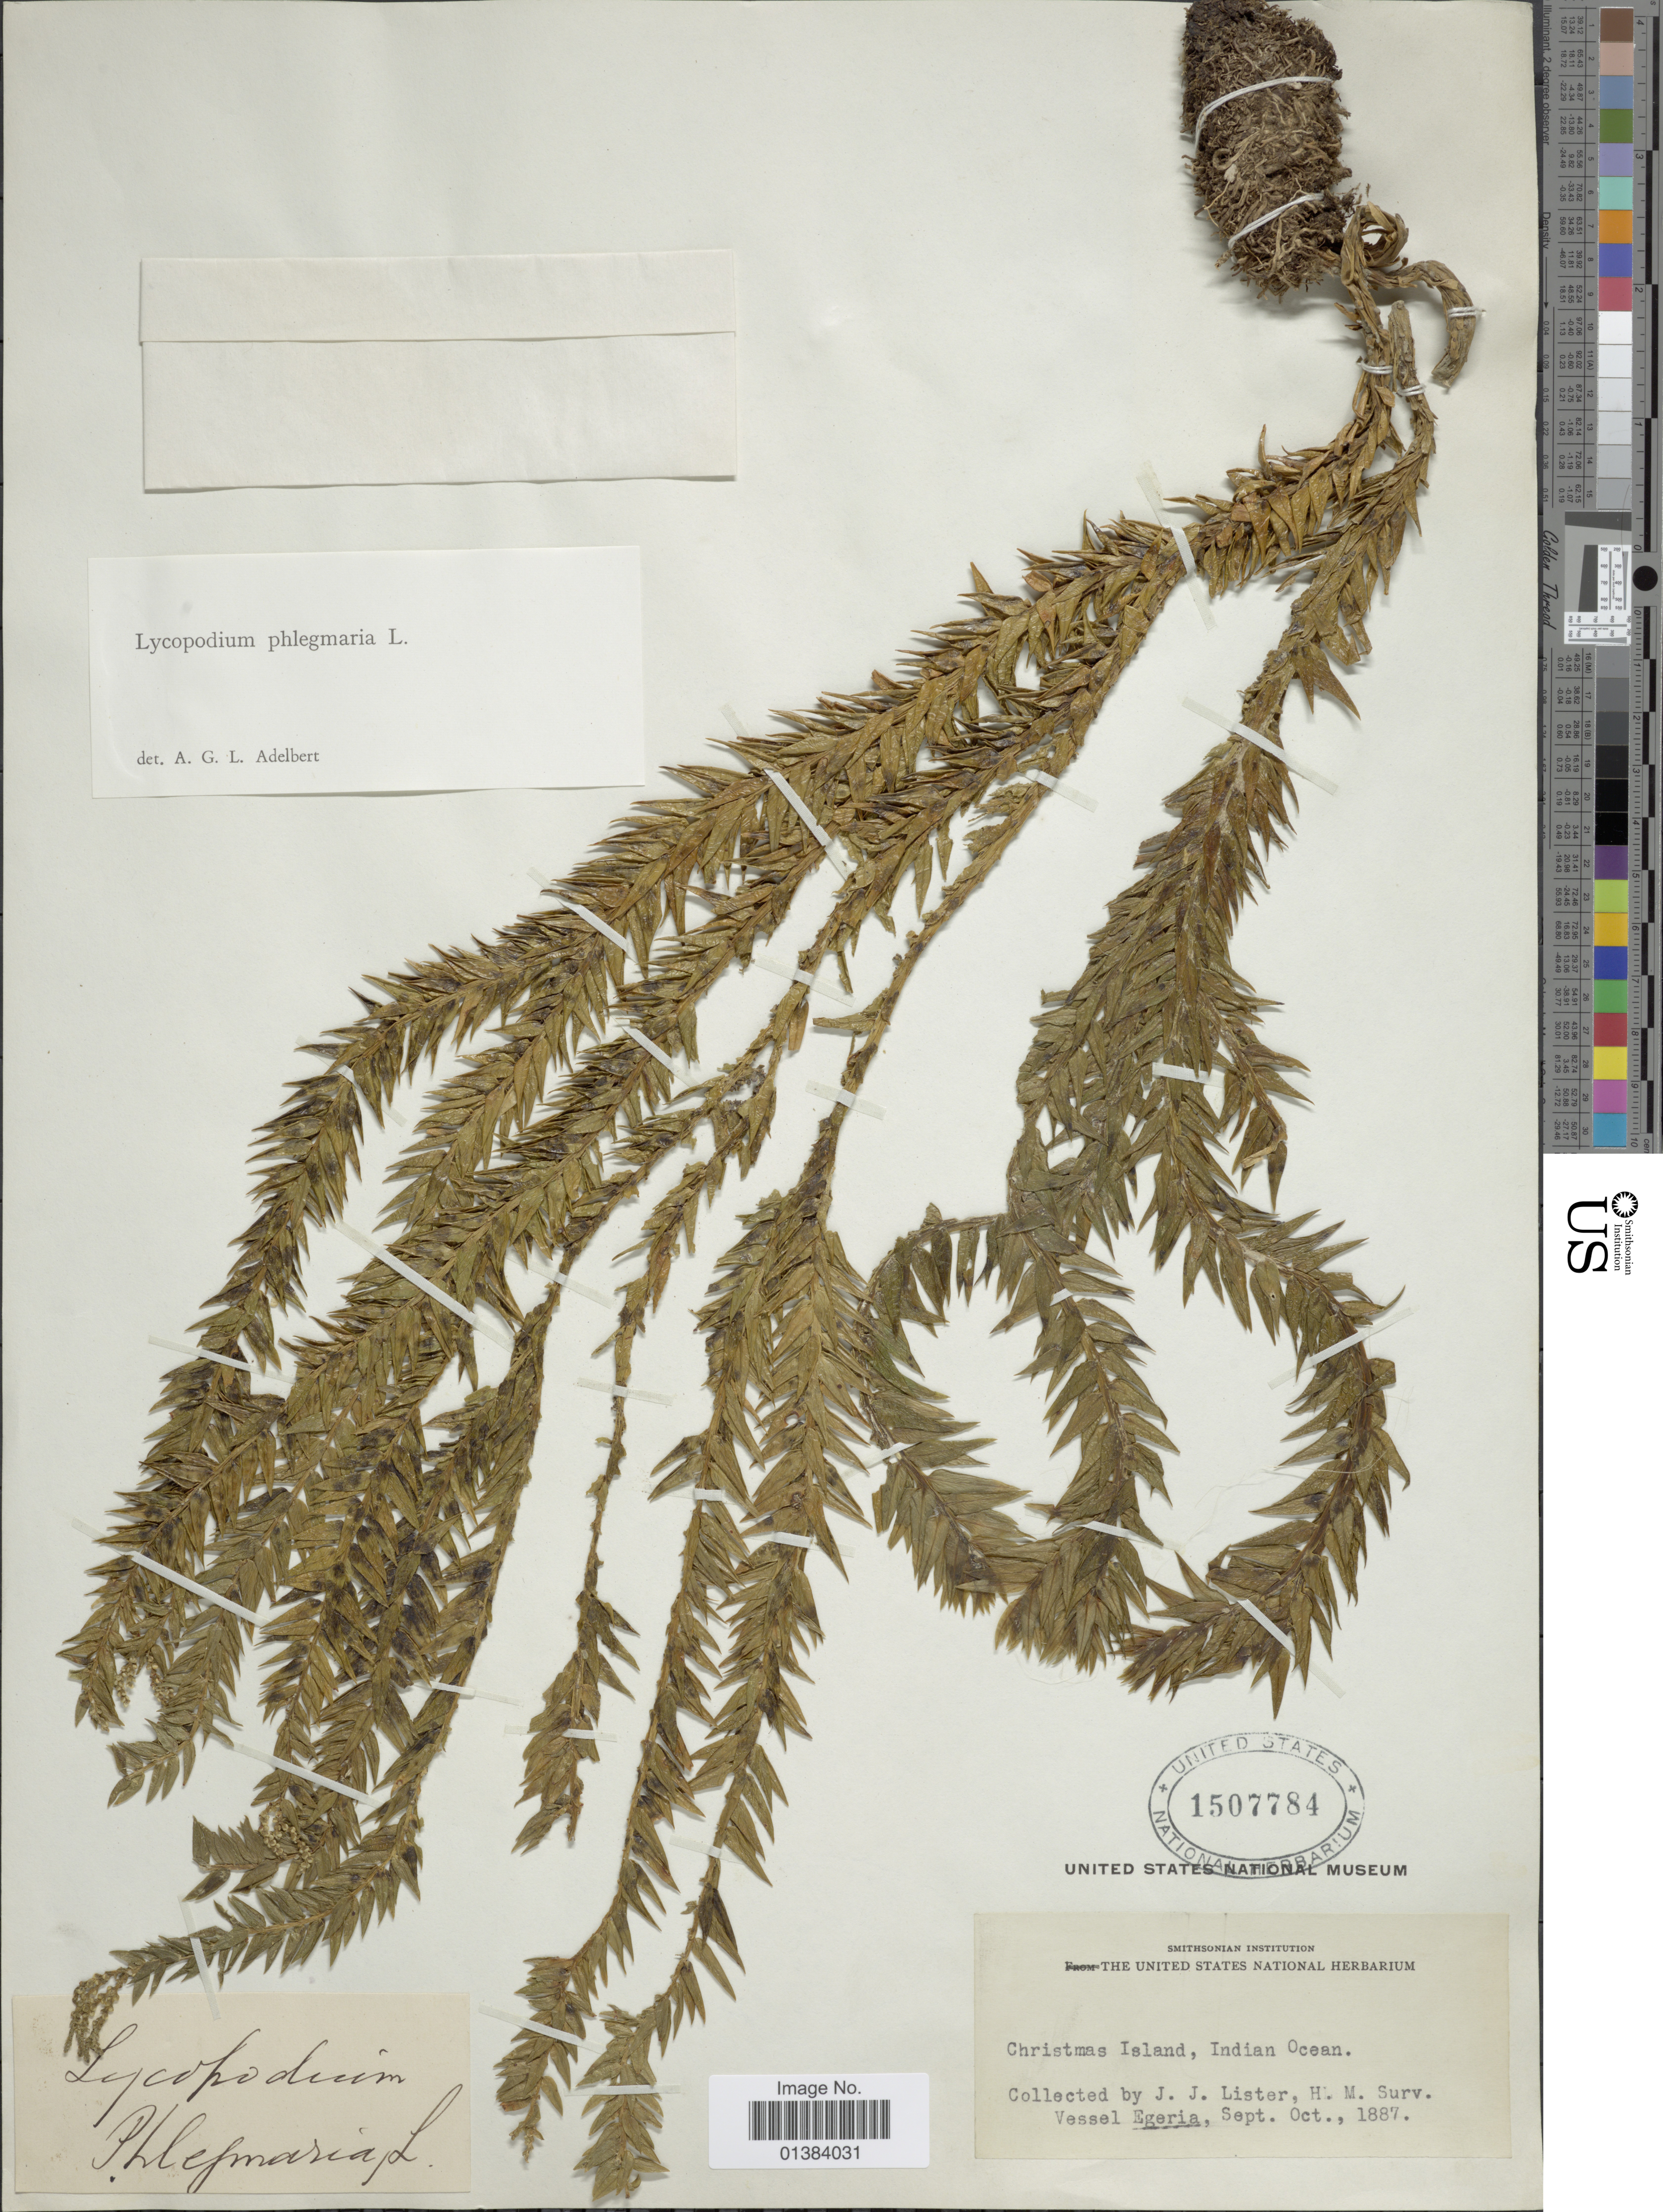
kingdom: Plantae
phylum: Tracheophyta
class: Lycopodiopsida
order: Lycopodiales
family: Lycopodiaceae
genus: Phlegmariurus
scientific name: Phlegmariurus mirabilis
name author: (Willd.) A. R. Field & Testo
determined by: Field, A. R.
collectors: J. Lister & H. Surv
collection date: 1887-09/1887-10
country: Australia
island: Christmas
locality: Christmas Island, Indian Ocean.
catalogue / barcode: US 1507784